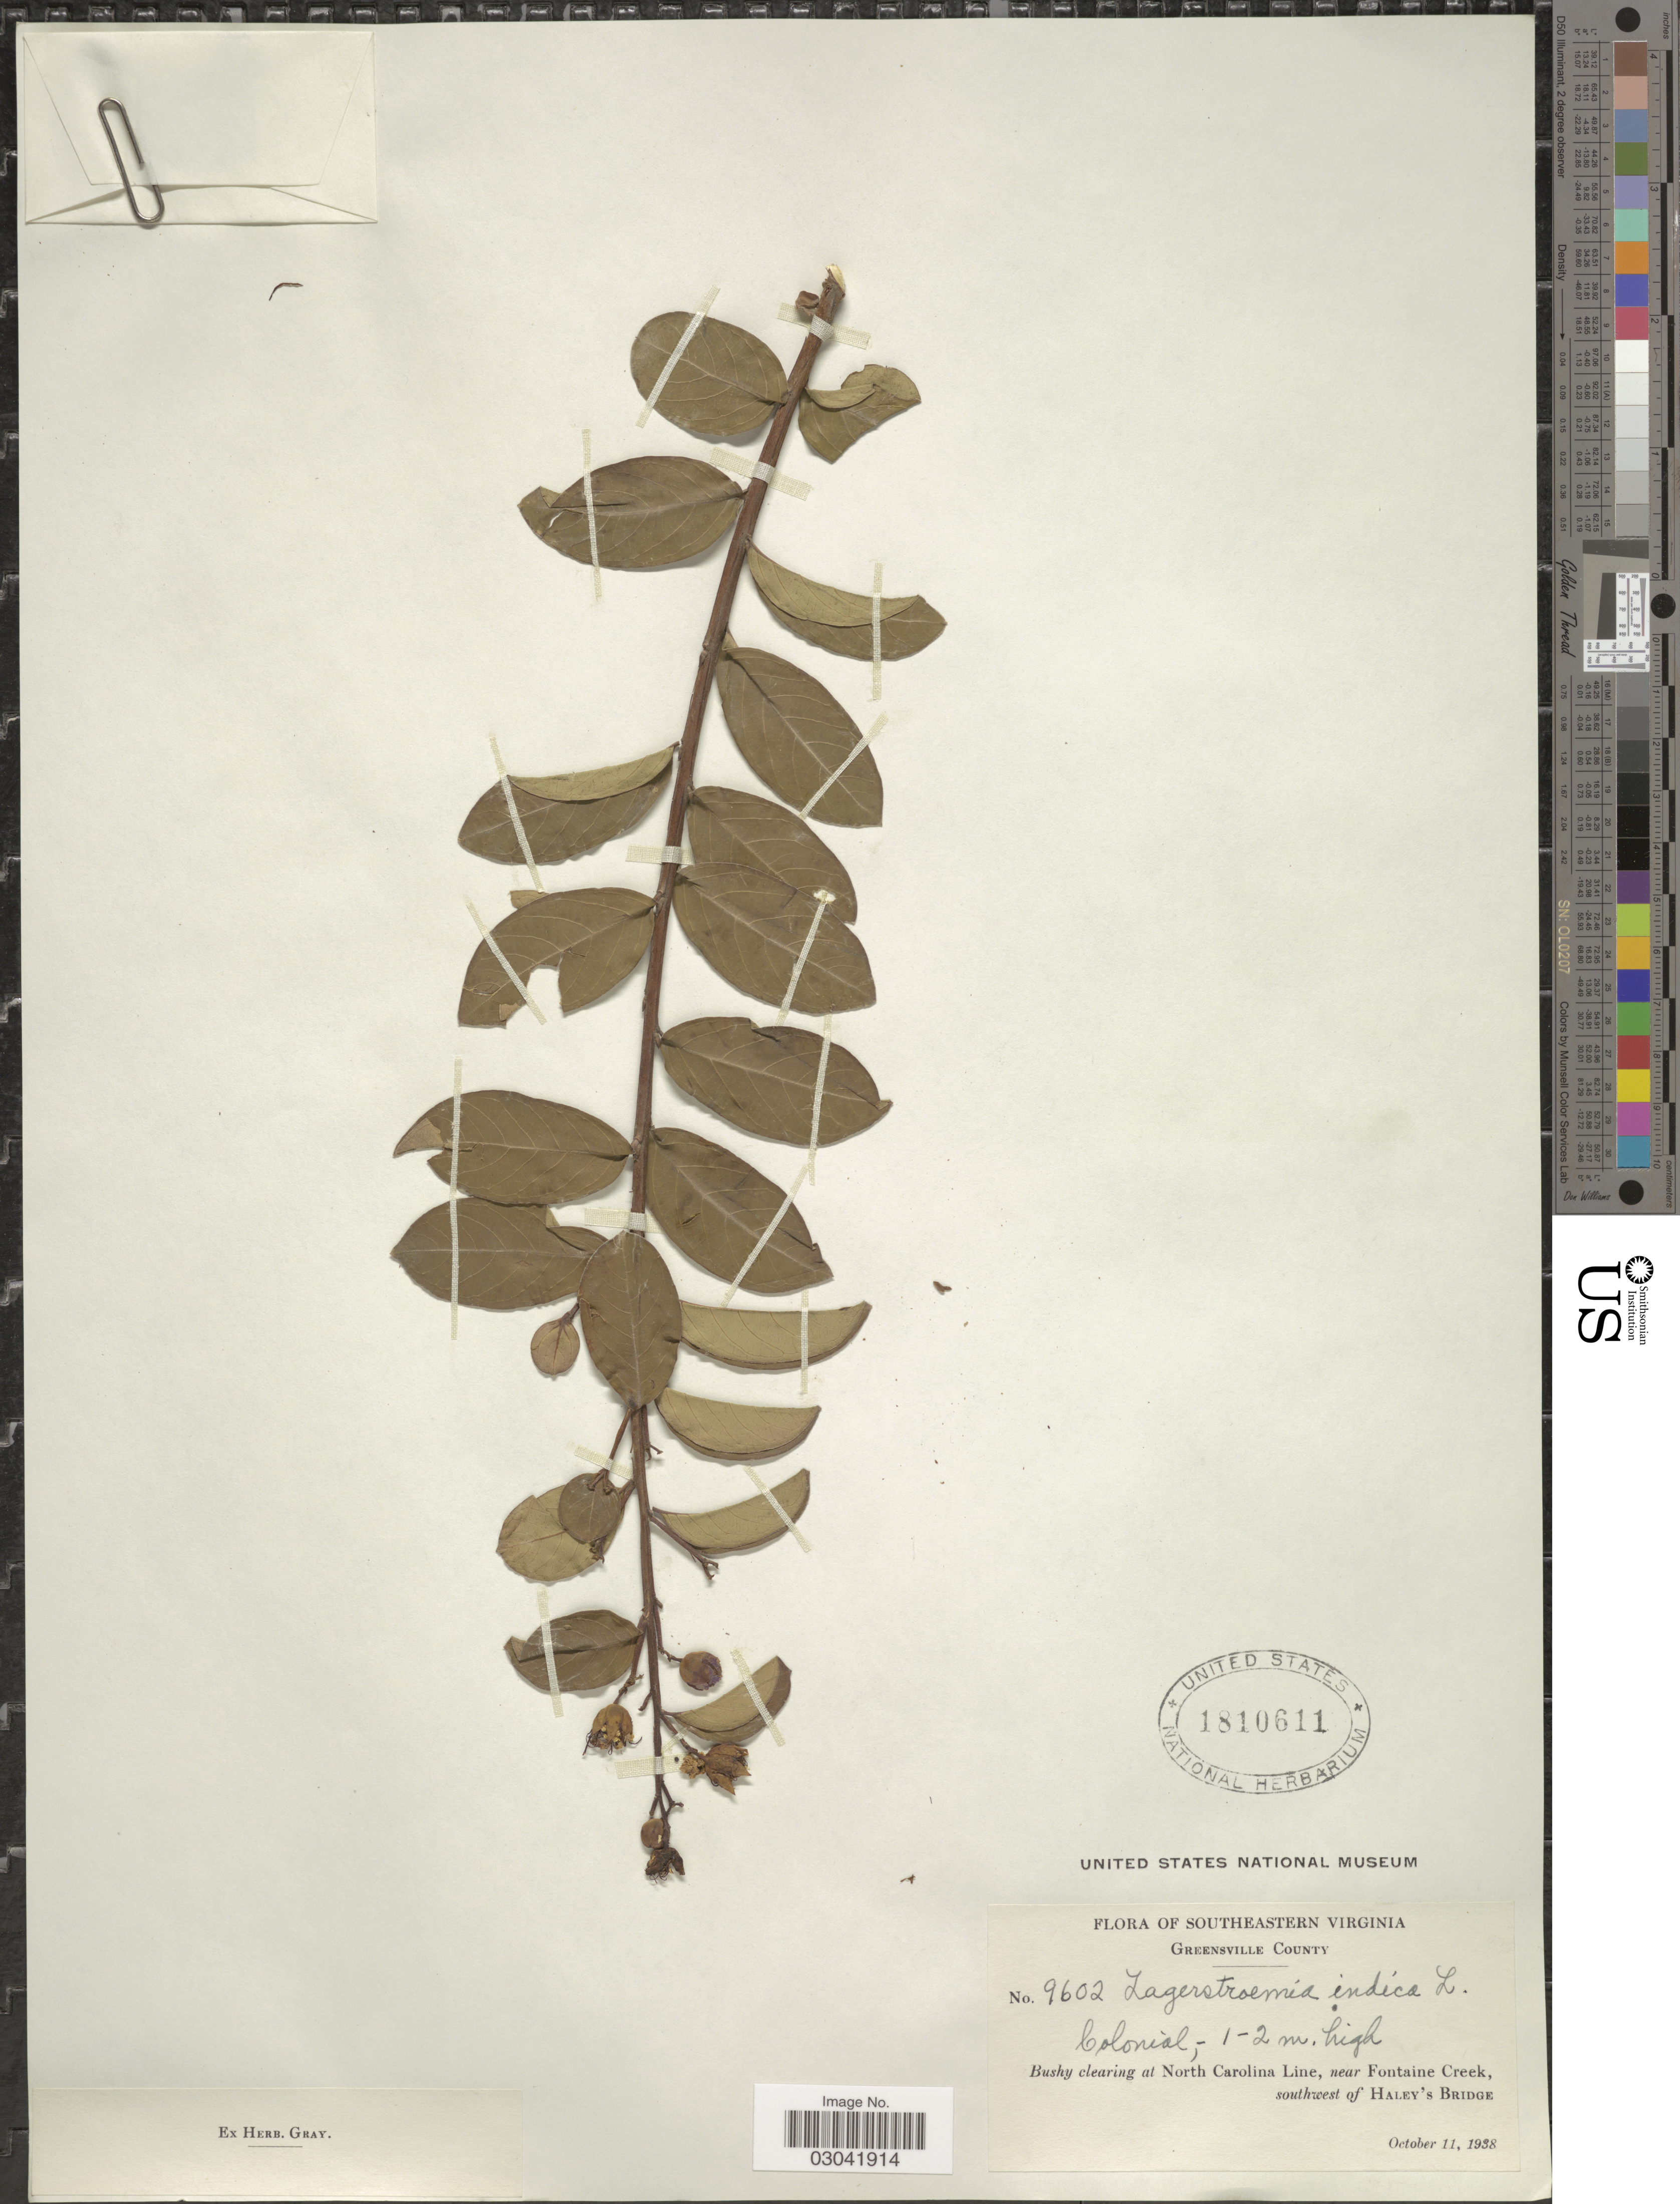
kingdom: Plantae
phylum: Tracheophyta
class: Magnoliopsida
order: Myrtales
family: Lythraceae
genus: Lagerstroemia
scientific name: Lagerstroemia indica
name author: L.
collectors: ex herb. Gray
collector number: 9602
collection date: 1938-10-11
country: United States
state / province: Virginia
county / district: Greensville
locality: Southeastern Virginia. Greensville County. Bushy clearing at North Carolina Line, near Fontaine Creek, southwest of Haley's Bridge.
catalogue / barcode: US 1810611